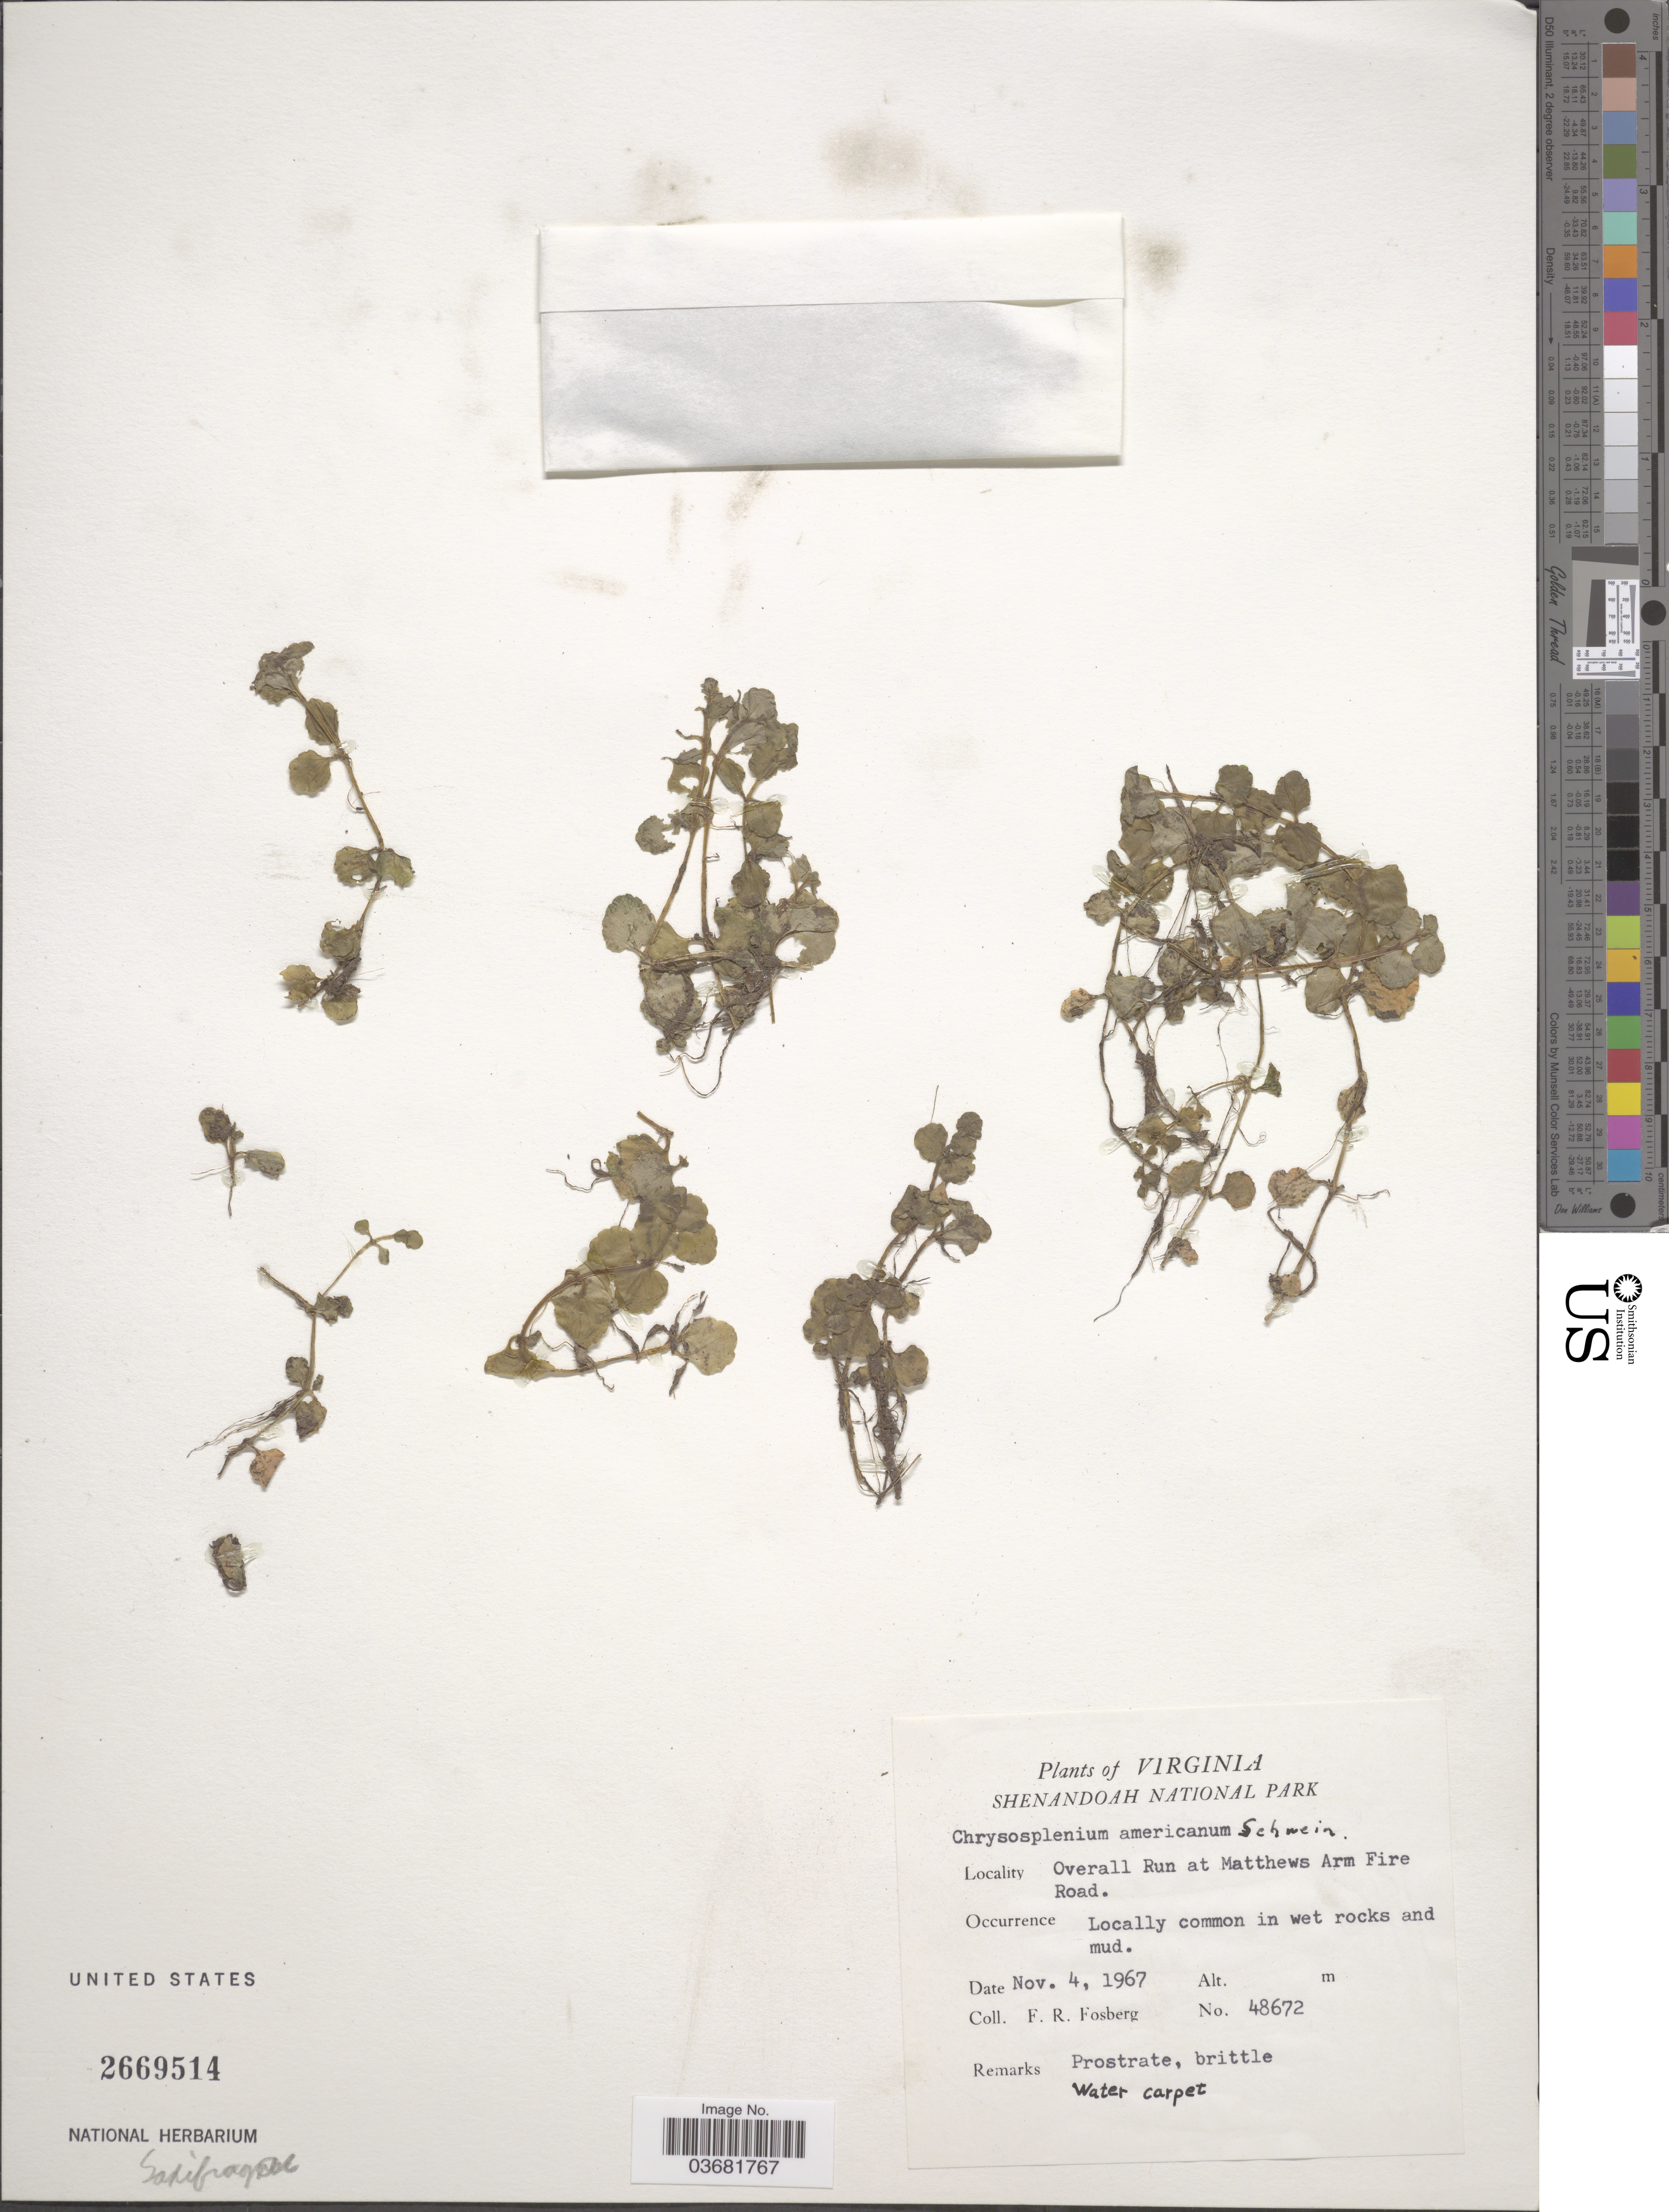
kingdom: Plantae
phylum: Tracheophyta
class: Magnoliopsida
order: Saxifragales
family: Saxifragaceae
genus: Chrysosplenium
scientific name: Chrysosplenium americanum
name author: Schwein.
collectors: F. R. Fosberg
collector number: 48672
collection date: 1967-11-04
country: United States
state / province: Virginia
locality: Shenandoah National Park. Overall Run at Matthews Arm Fire Road.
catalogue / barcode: US 2669514